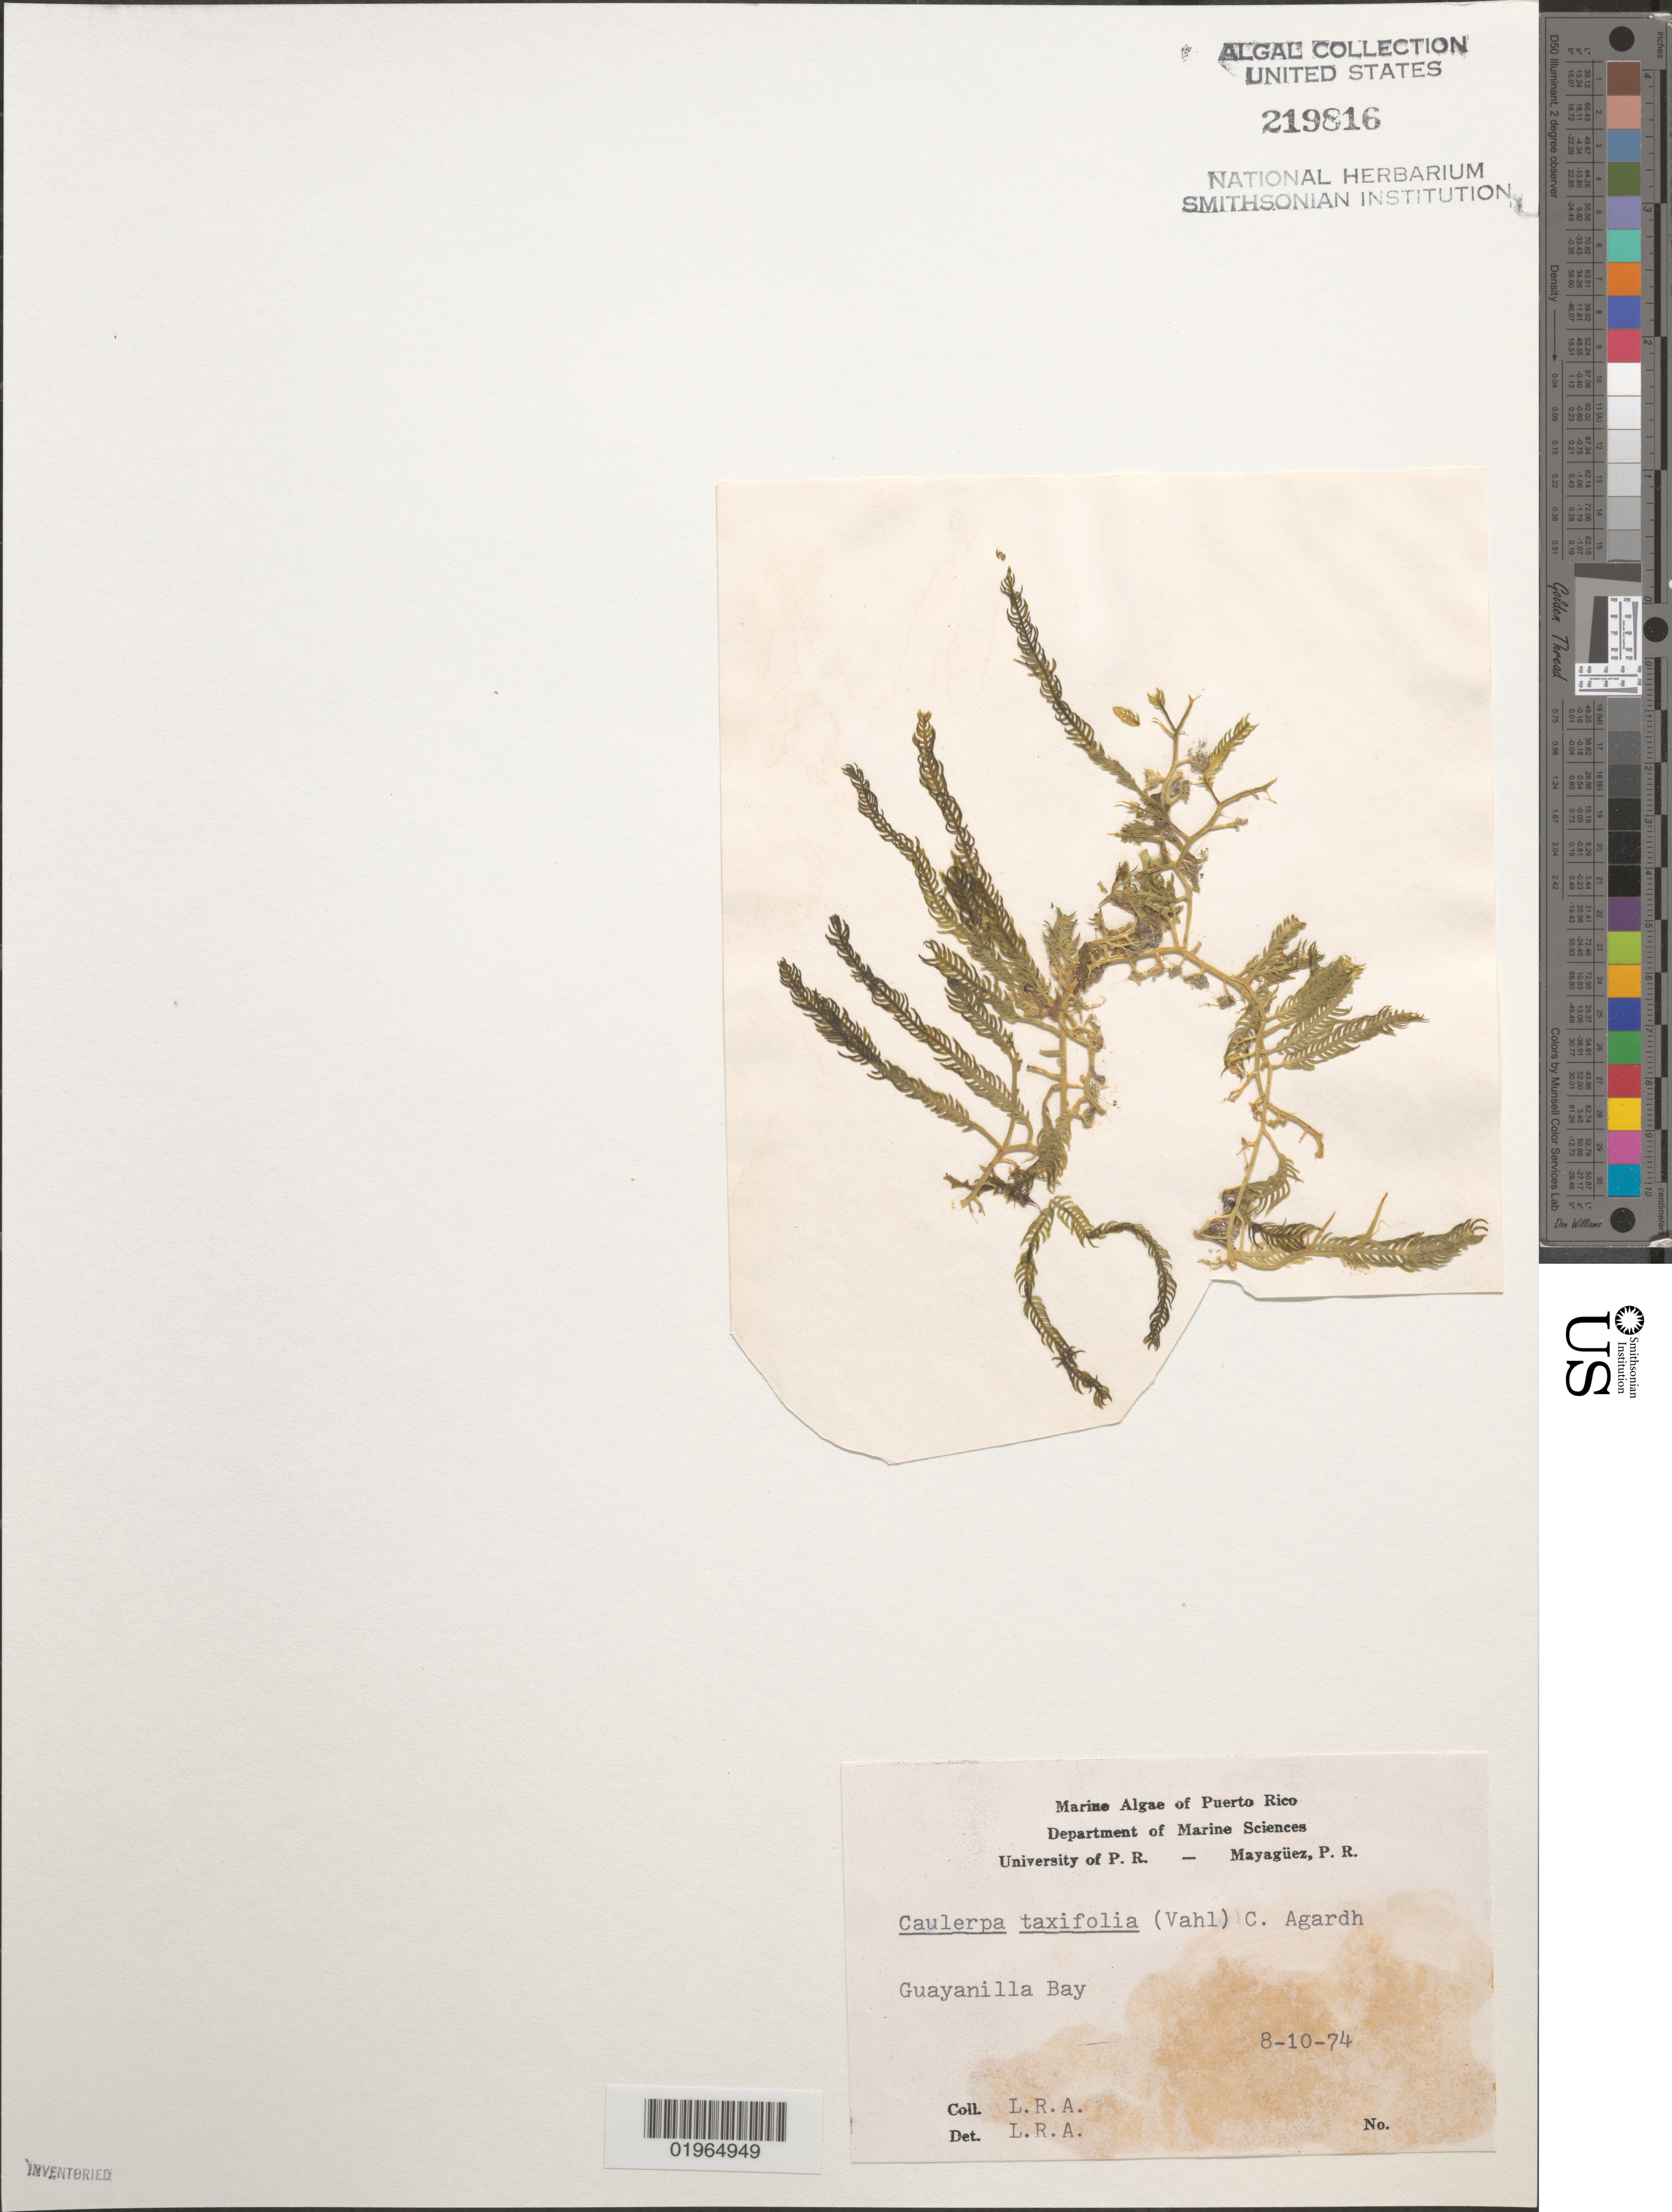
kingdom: Plantae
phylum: Chlorophyta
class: Ulvophyceae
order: Bryopsidales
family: Caulerpaceae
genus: Caulerpa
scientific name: Caulerpa taxifolia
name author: (M. Vahl) C. Agardh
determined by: Ballantine, D. L.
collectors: L. Almodovar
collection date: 1974-08-10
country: Puerto Rico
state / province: Guayanilla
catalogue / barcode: US 219816